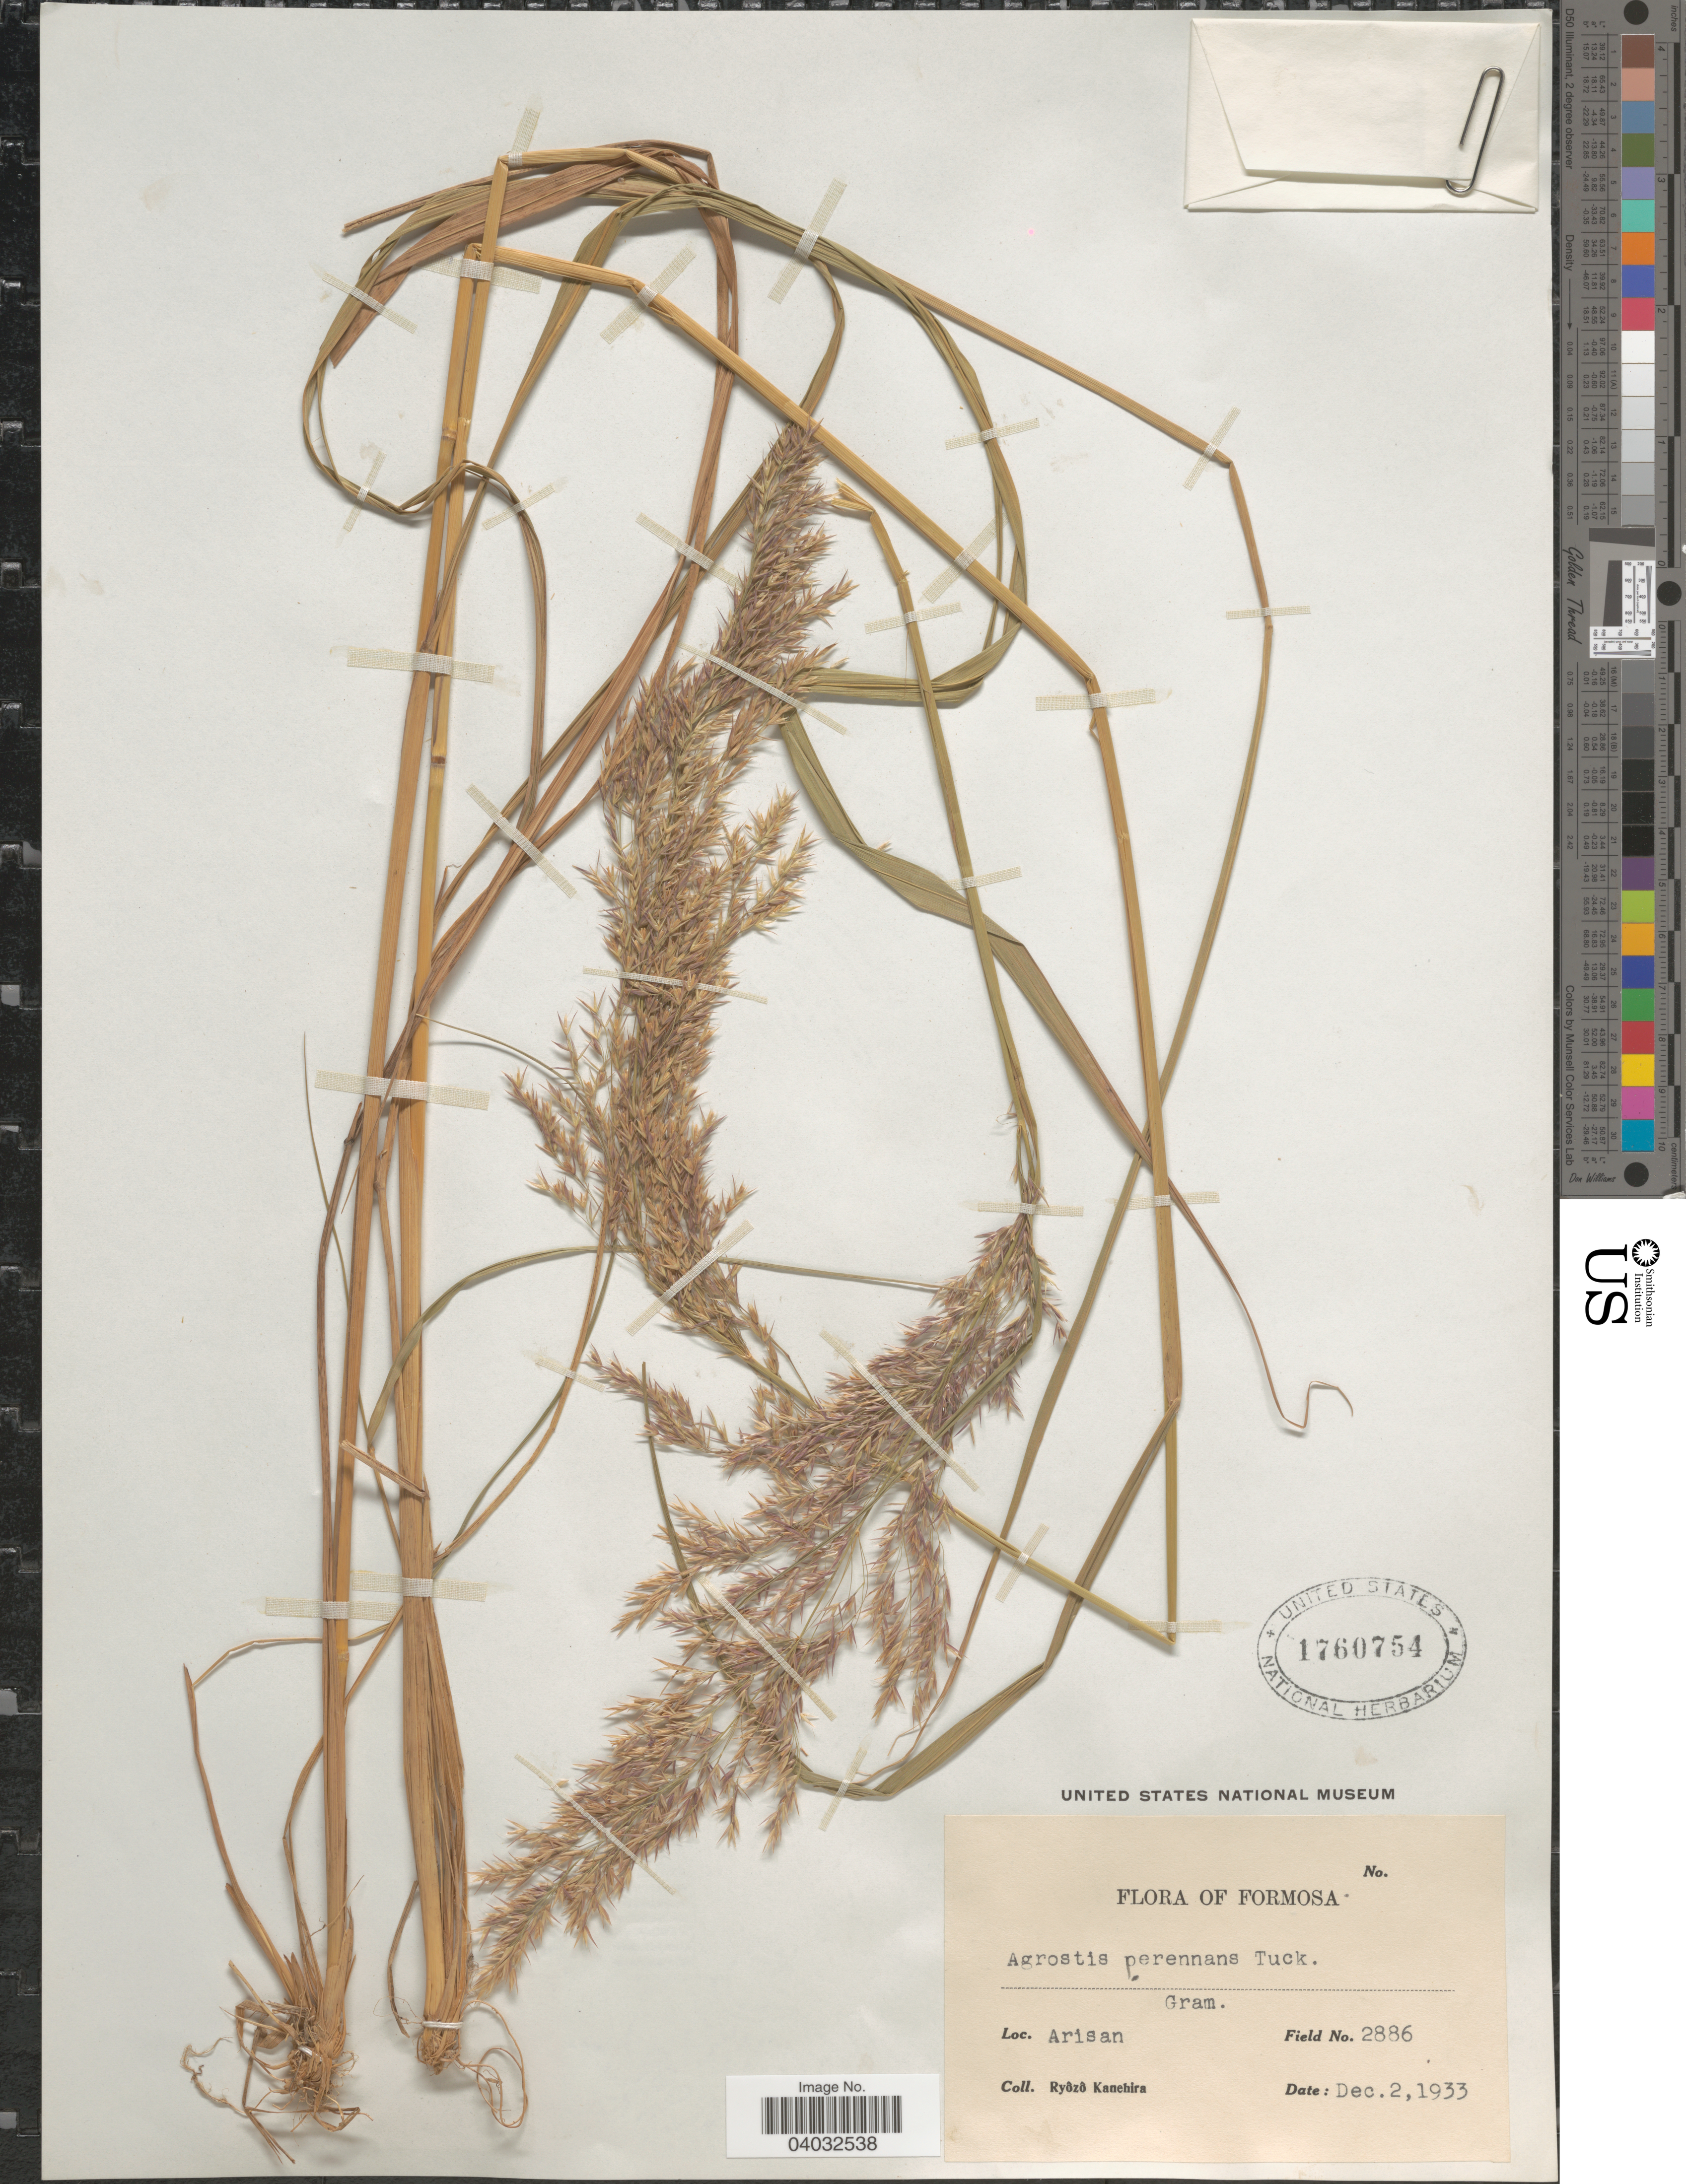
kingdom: Plantae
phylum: Tracheophyta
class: Liliopsida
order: Poales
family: Poaceae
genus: Calamagrostis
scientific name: Calamagrostis sp.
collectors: R. Kanehira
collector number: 2886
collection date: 1933-12-02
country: Taiwan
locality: Formosa. Arisan.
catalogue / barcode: US 1760754